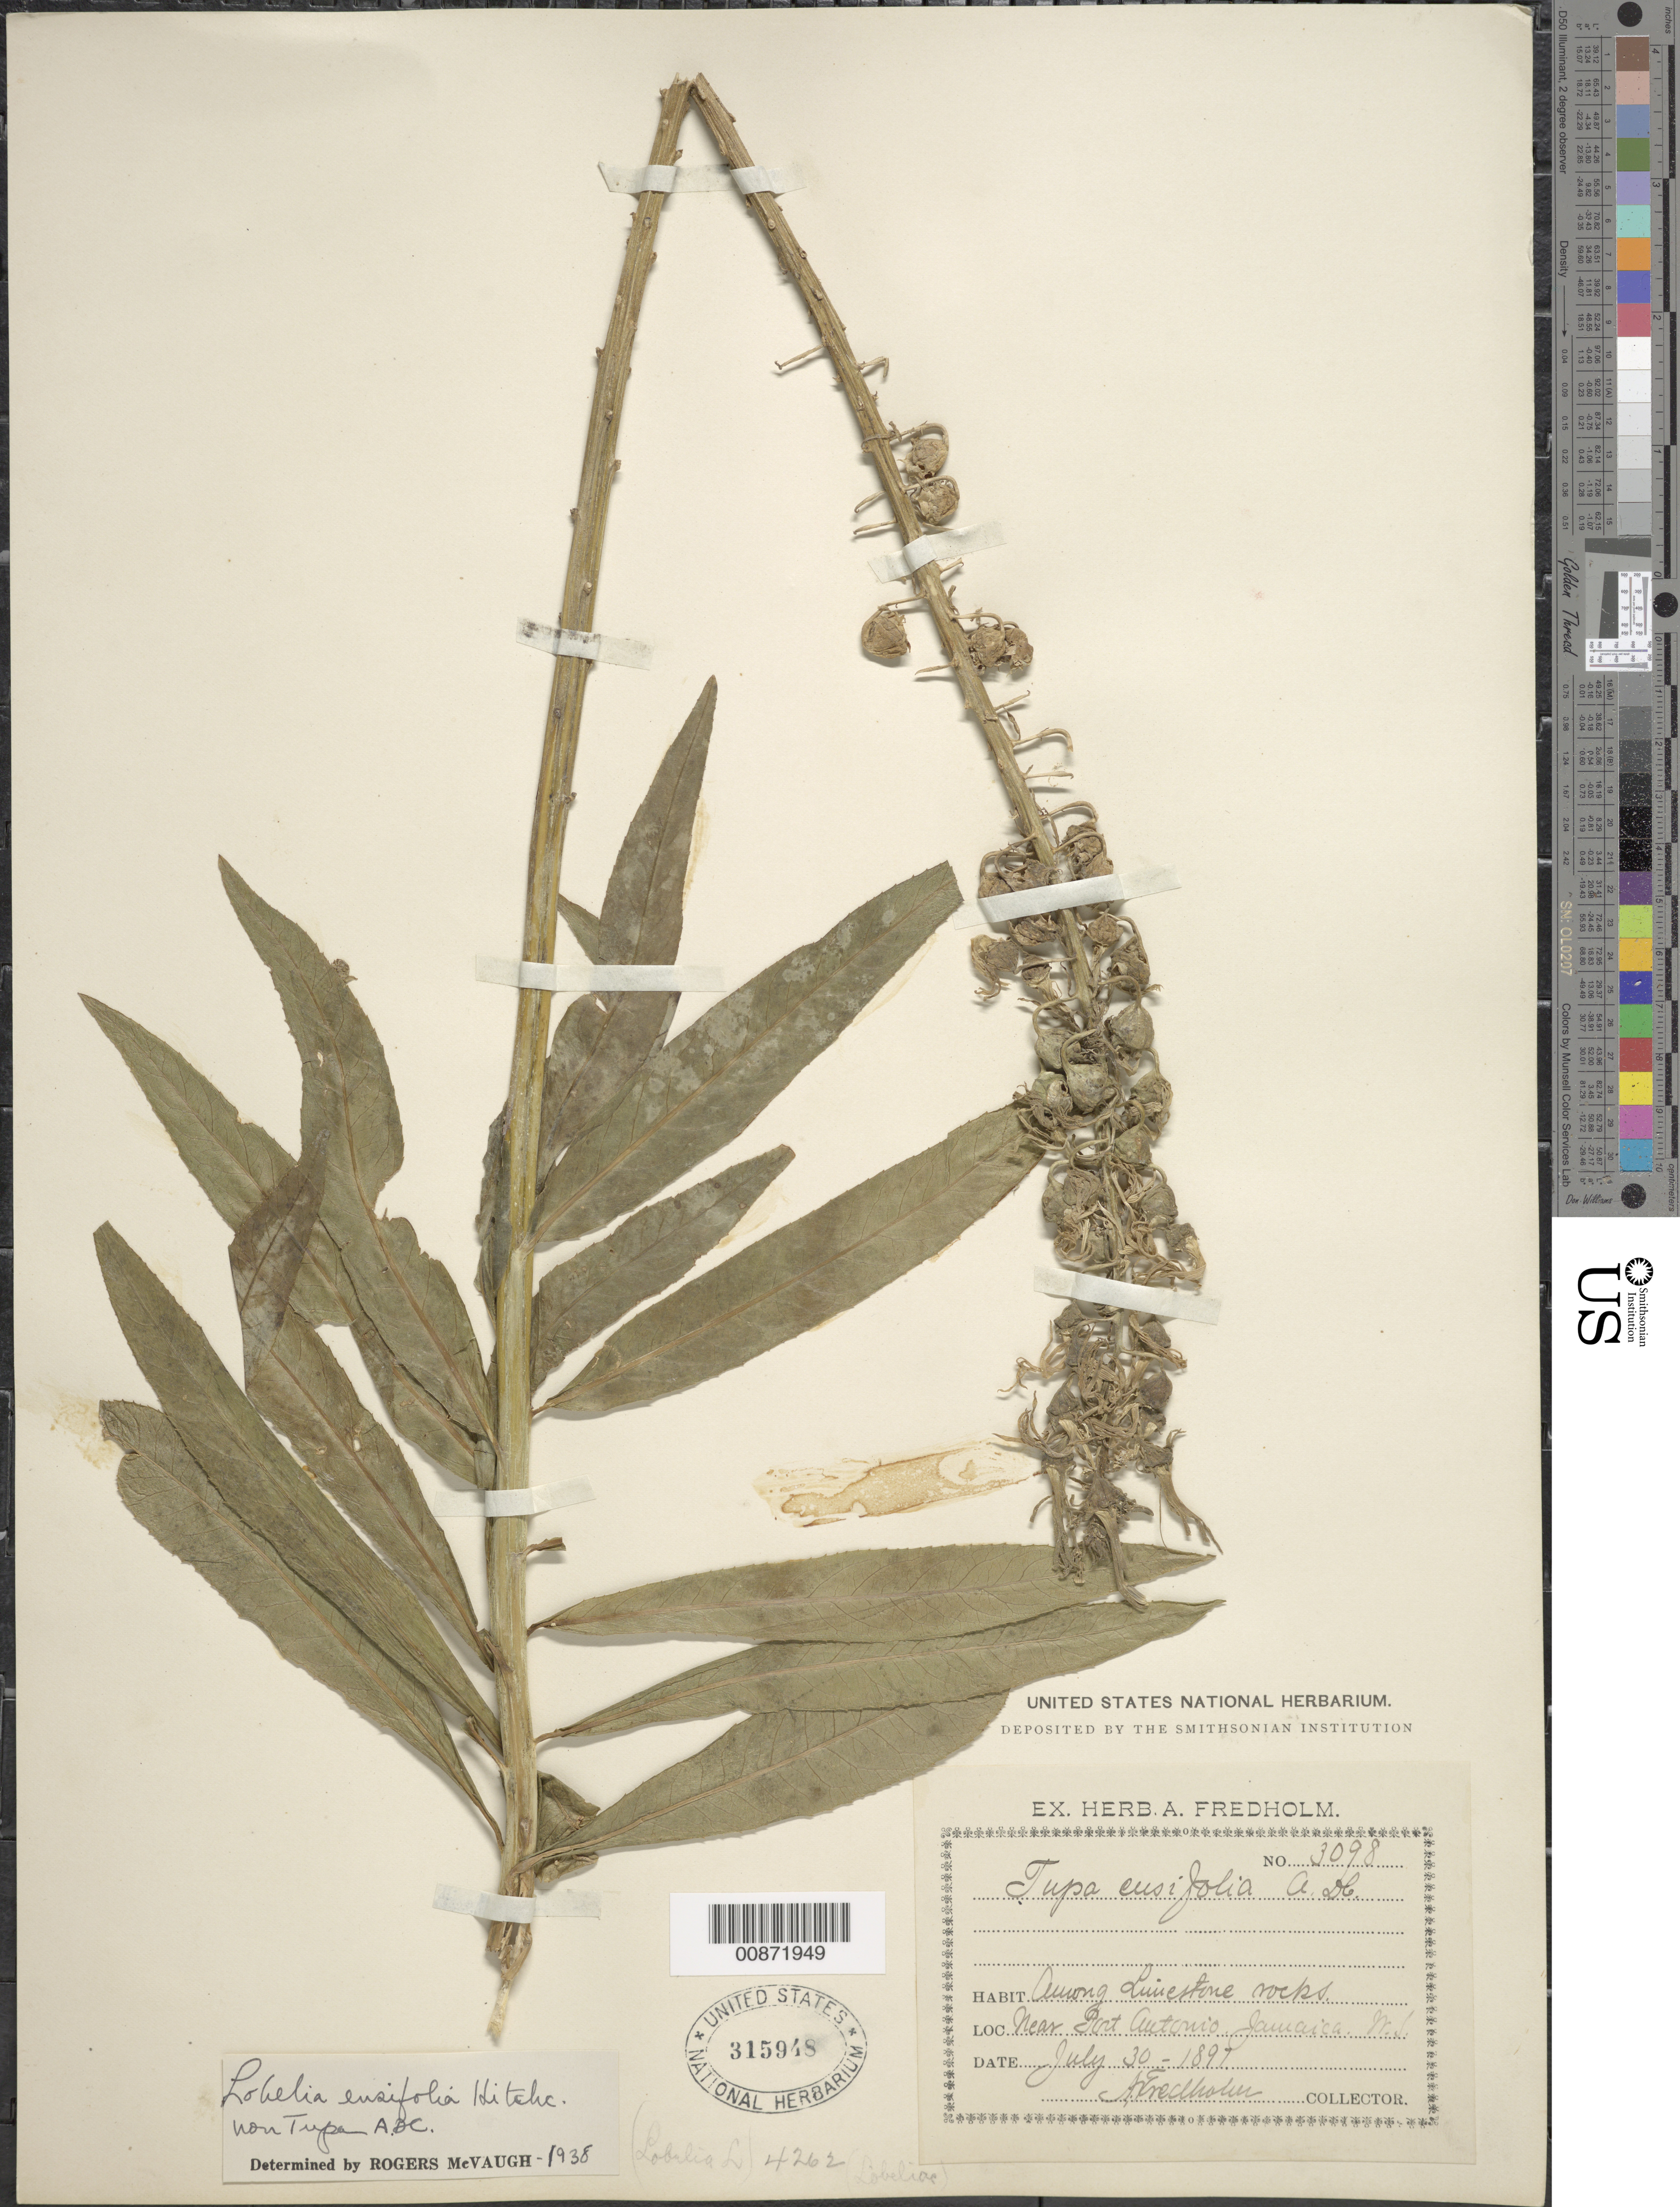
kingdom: Plantae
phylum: Tracheophyta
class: Magnoliopsida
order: Asterales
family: Campanulaceae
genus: Lobelia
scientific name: Lobelia sp.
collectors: A. J. Fredholm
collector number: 3098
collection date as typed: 30 Jul 1897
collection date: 1897-07-30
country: Jamaica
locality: Near Port Antonio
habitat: Among limestone rocks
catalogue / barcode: US 315948